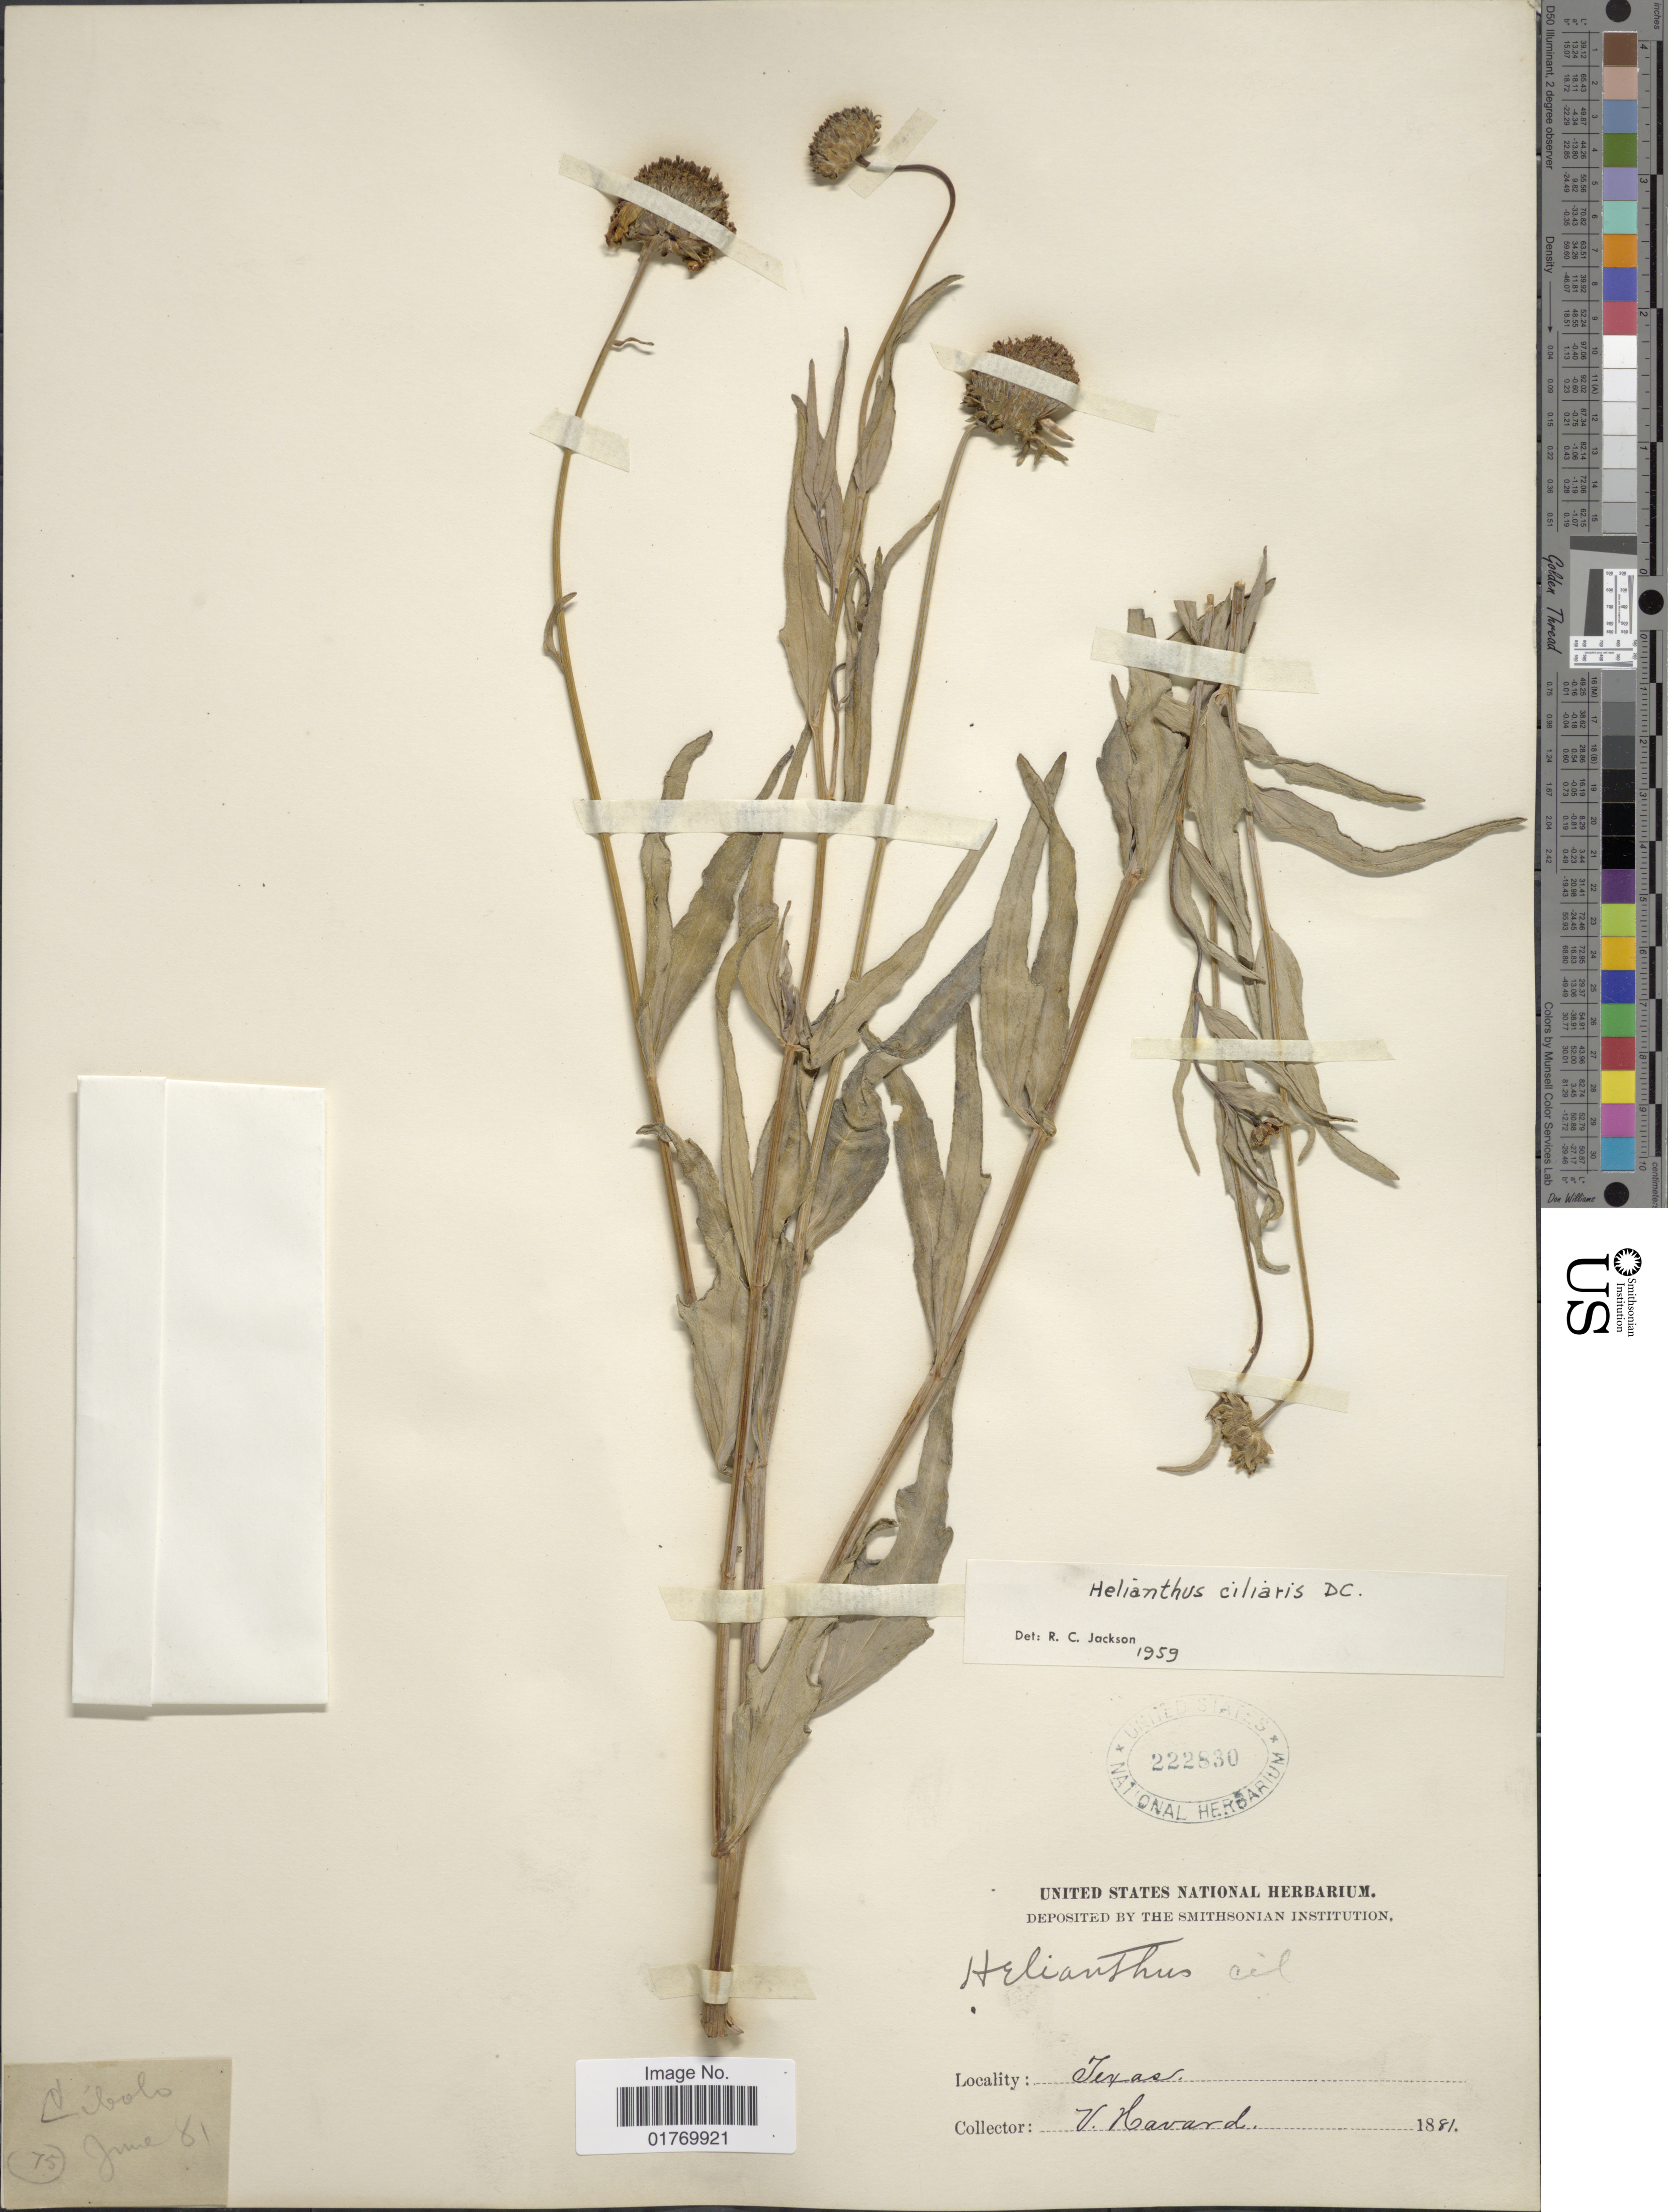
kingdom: Plantae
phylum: Tracheophyta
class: Magnoliopsida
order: Asterales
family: Asteraceae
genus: Helianthus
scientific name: Helianthus ciliaris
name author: DC.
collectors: V. Havard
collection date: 1881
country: United States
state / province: Texas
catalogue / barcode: US 222830